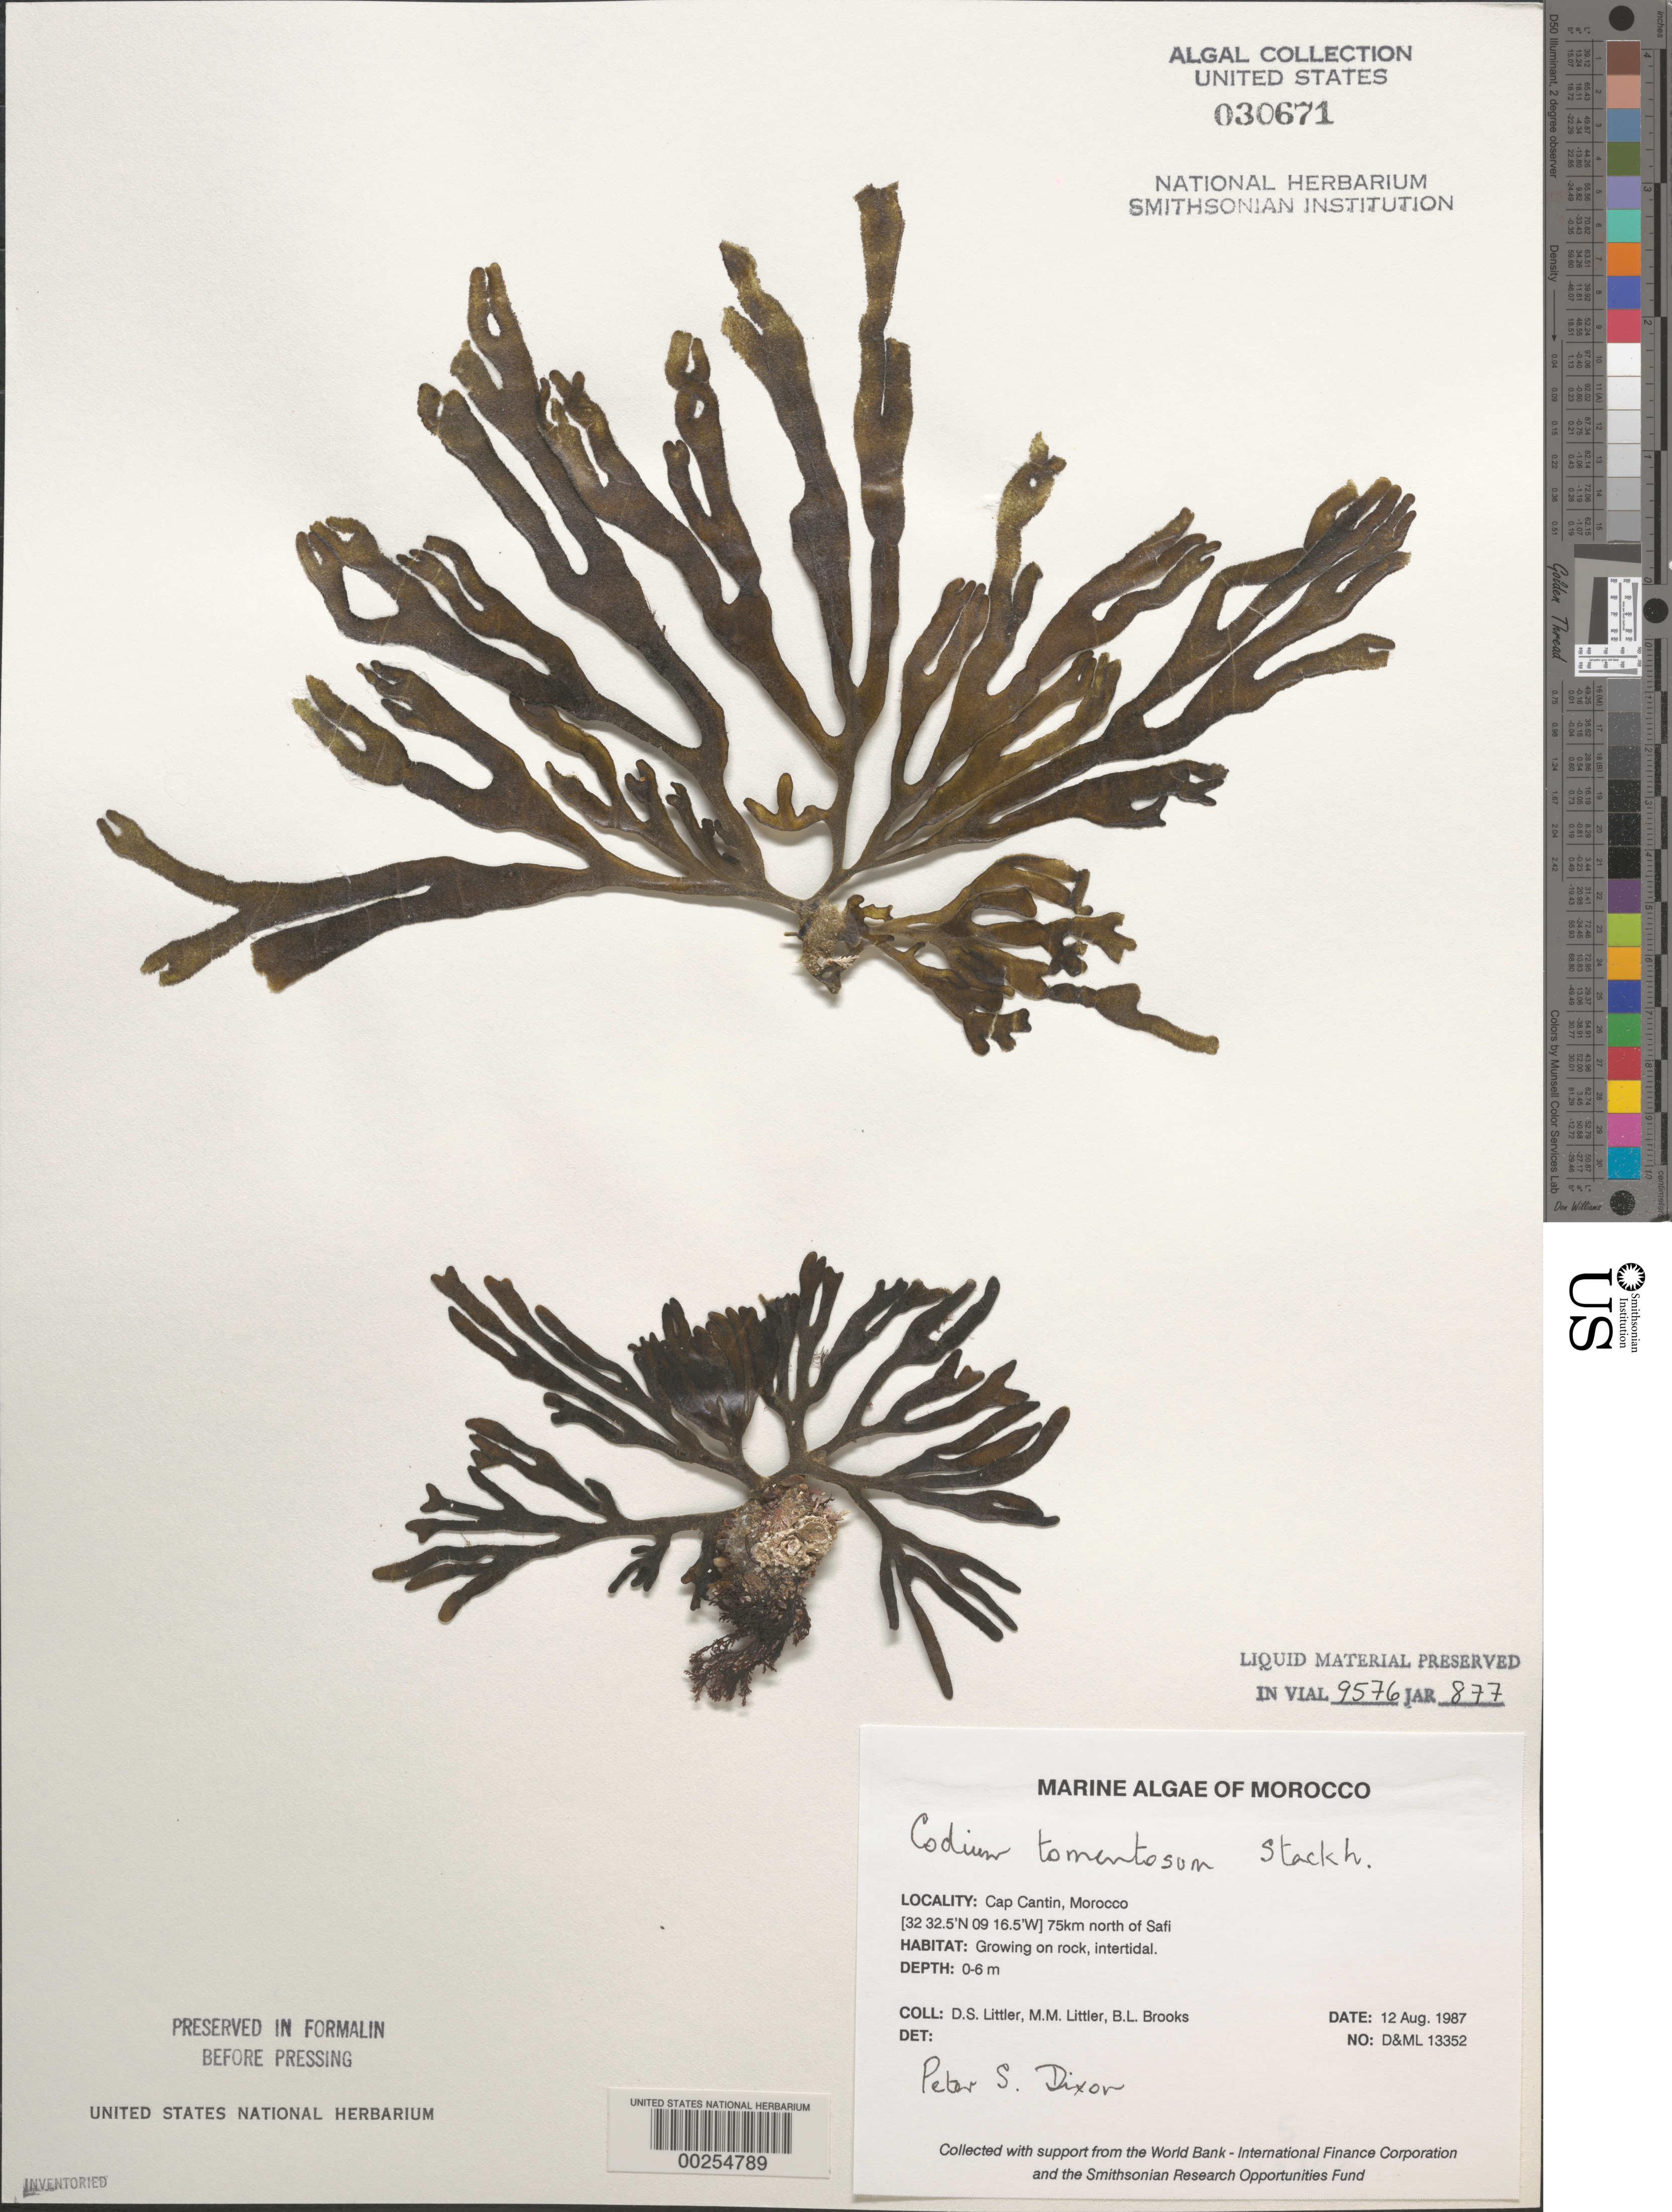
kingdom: Plantae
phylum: Chlorophyta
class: Ulvophyceae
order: Bryopsidales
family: Codiaceae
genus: Codium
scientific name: Codium tomentosum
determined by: Dixon, P. S.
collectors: D. S. Littler, M. M. Littler & B. Brooks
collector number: D&ML 13352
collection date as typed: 12 Aug 1987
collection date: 1987-08-12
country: Morocco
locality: Cap Cantin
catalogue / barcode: US 30671